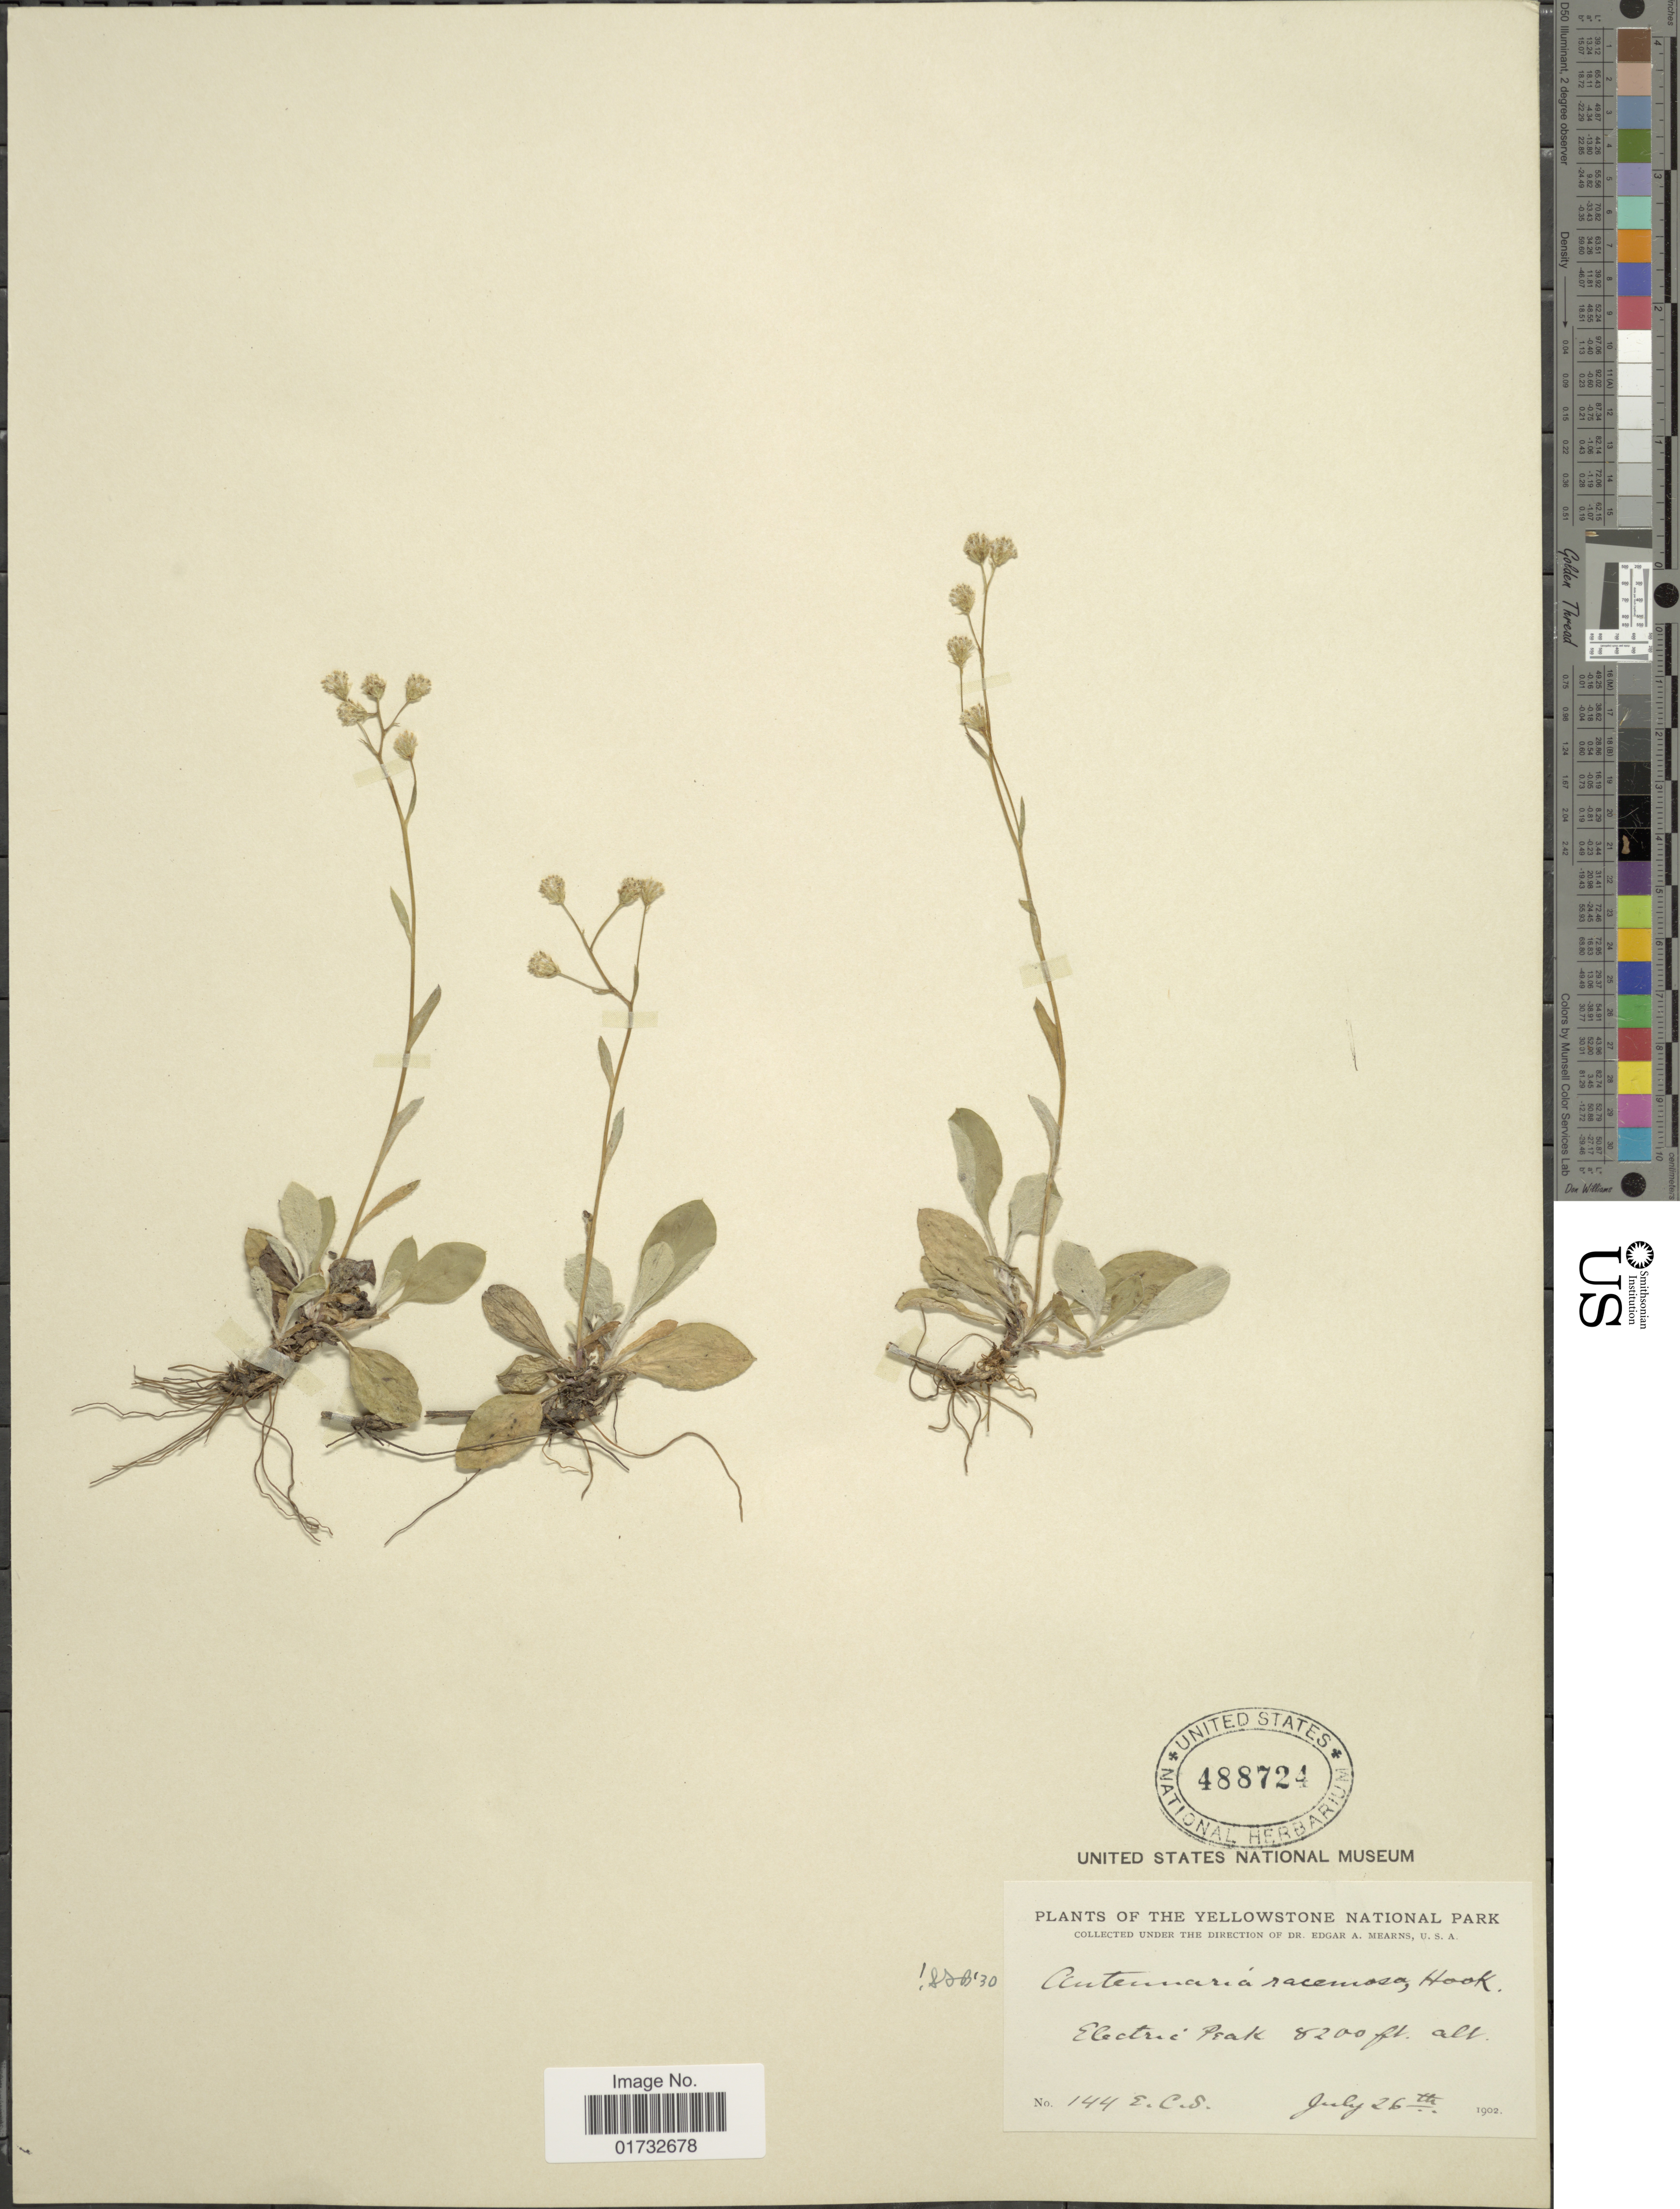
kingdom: Plantae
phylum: Tracheophyta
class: Magnoliopsida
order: Asterales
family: Asteraceae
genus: Antennaria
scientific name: Antennaria racemosa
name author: Hook.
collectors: E. C. Smith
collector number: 144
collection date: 1902-07-26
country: United States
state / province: Montana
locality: Yellowstone National Park. Electric Peak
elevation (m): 2499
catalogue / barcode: US 488724